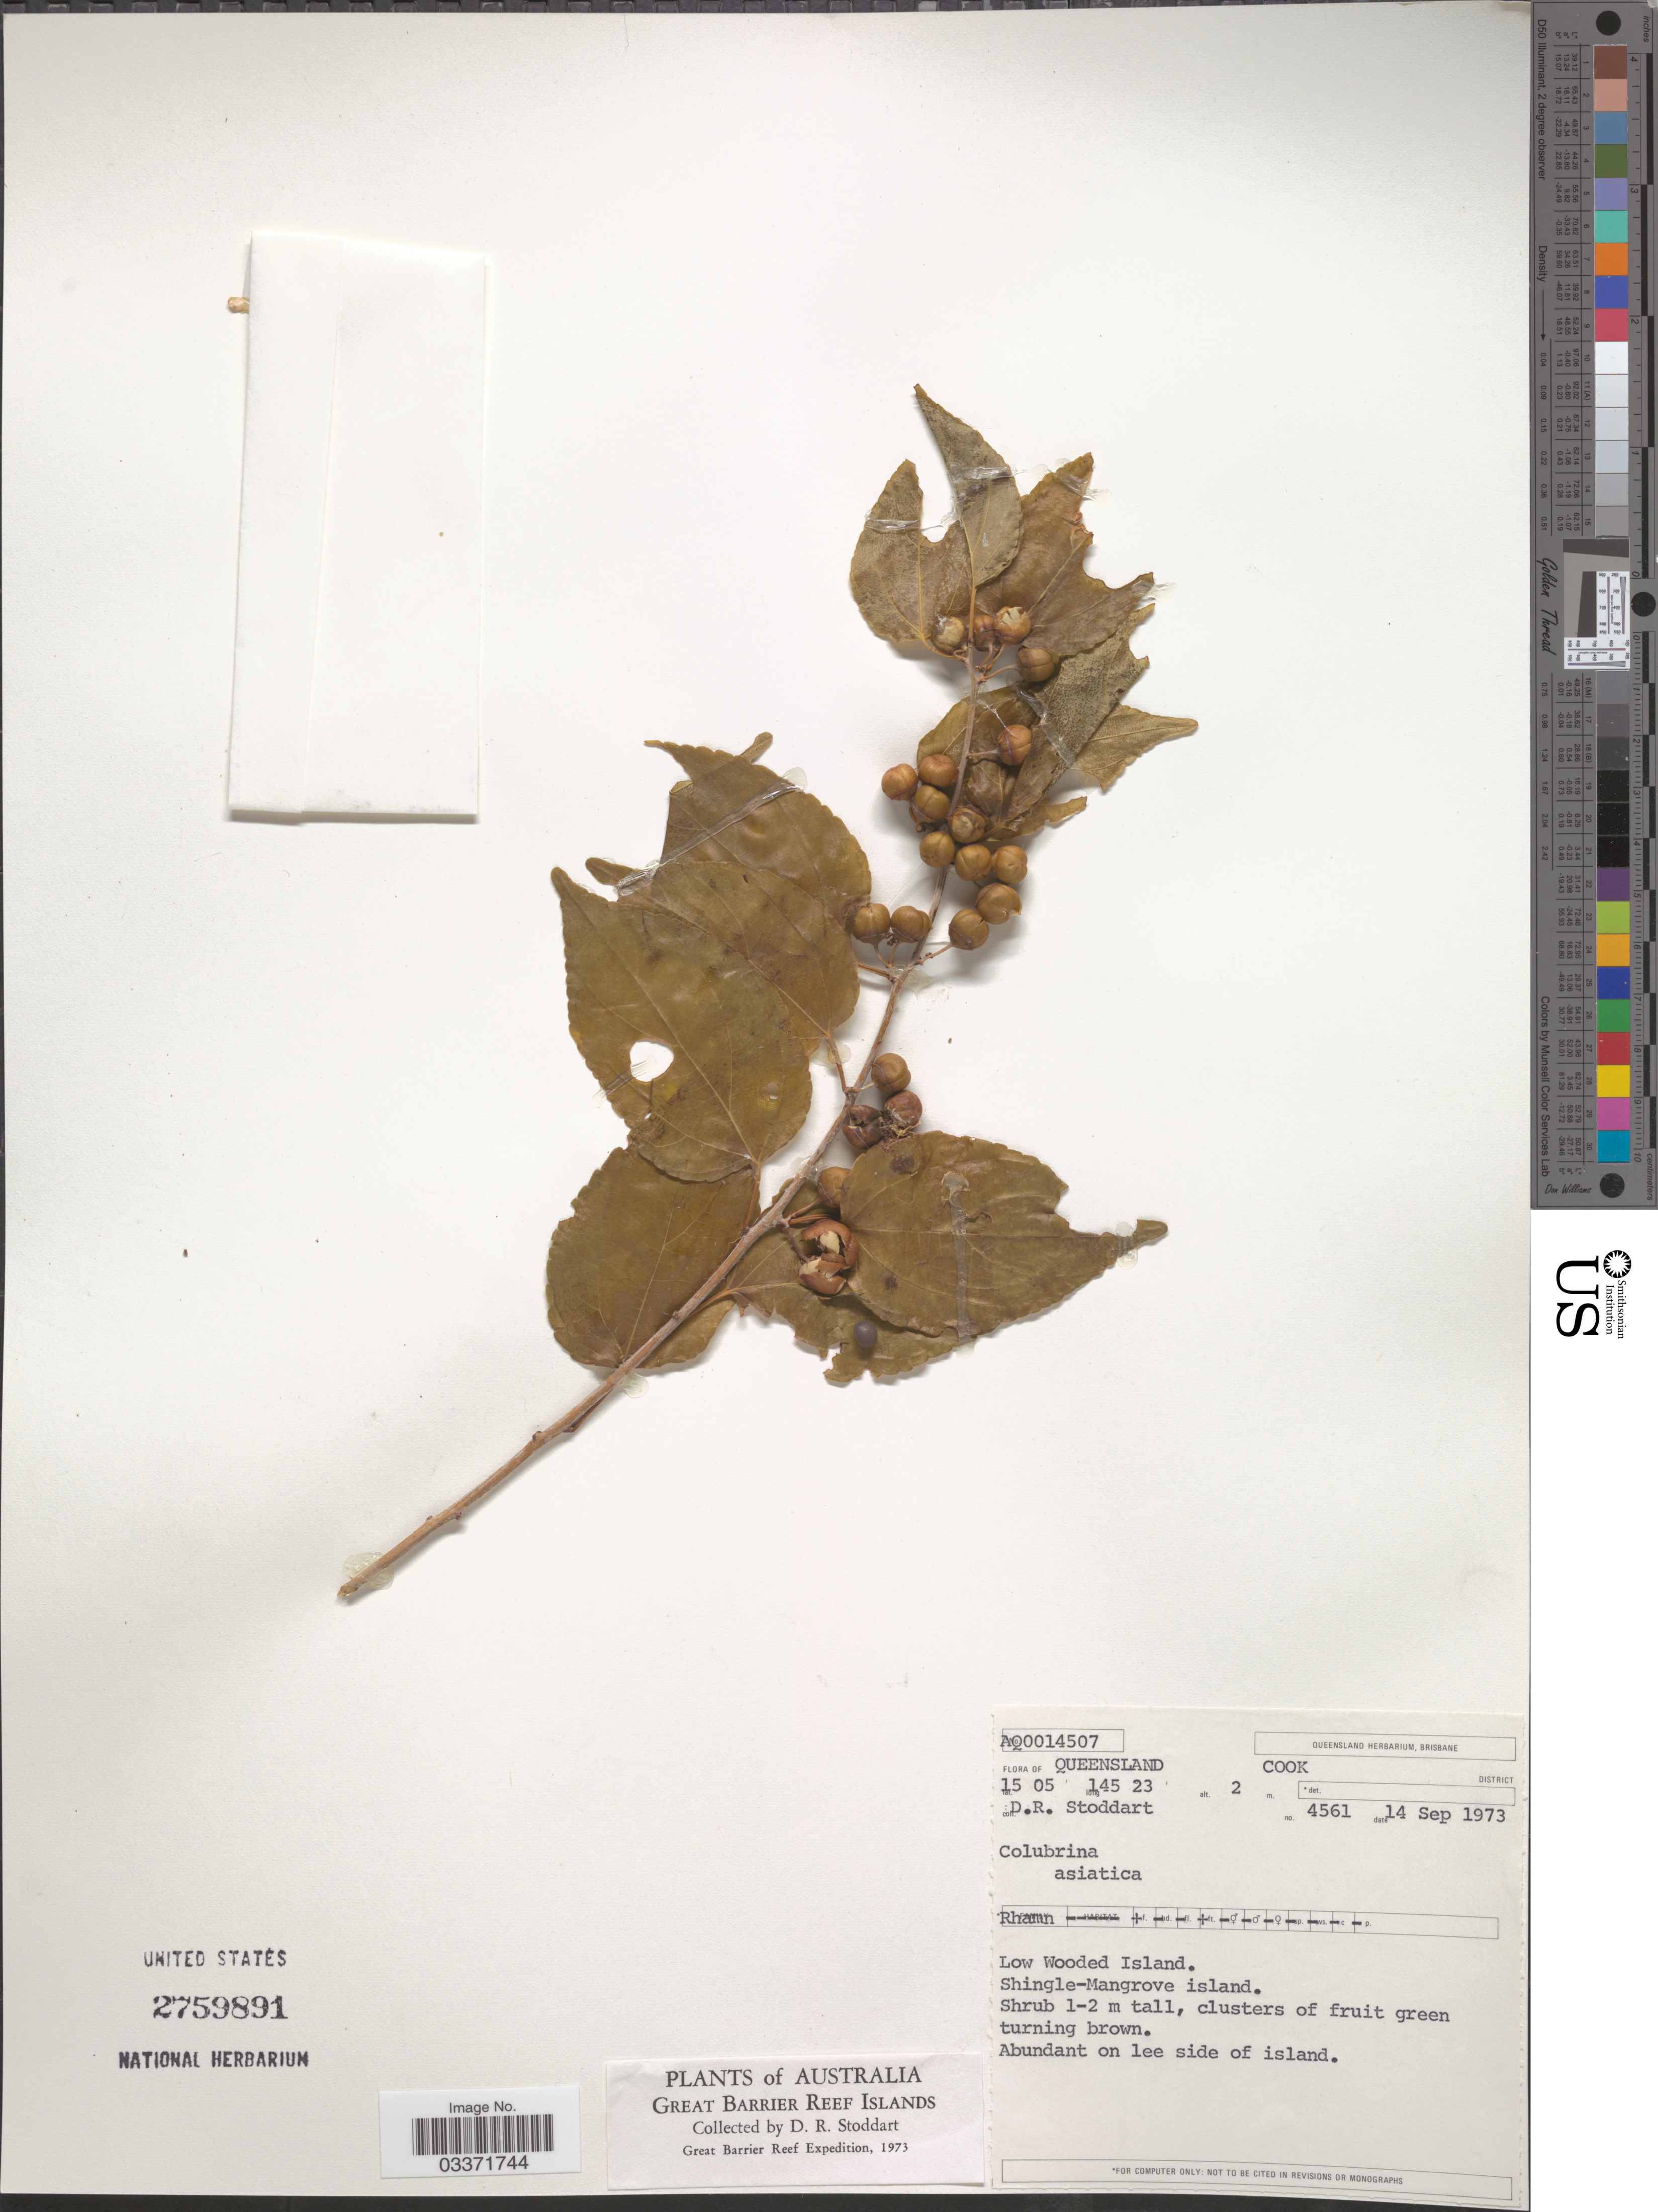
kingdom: Plantae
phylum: Tracheophyta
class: Magnoliopsida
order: Rosales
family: Rhamnaceae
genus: Colubrina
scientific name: Colubrina asiatica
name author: (L.) Brongn.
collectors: D. R. Stoddart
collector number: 4561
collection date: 1973-09-14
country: Australia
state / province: Queensland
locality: Great Barrier Reef Islands, Cook District, Low Wooded Island, Shingle-Mangrove island.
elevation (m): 2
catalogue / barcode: US 2759891